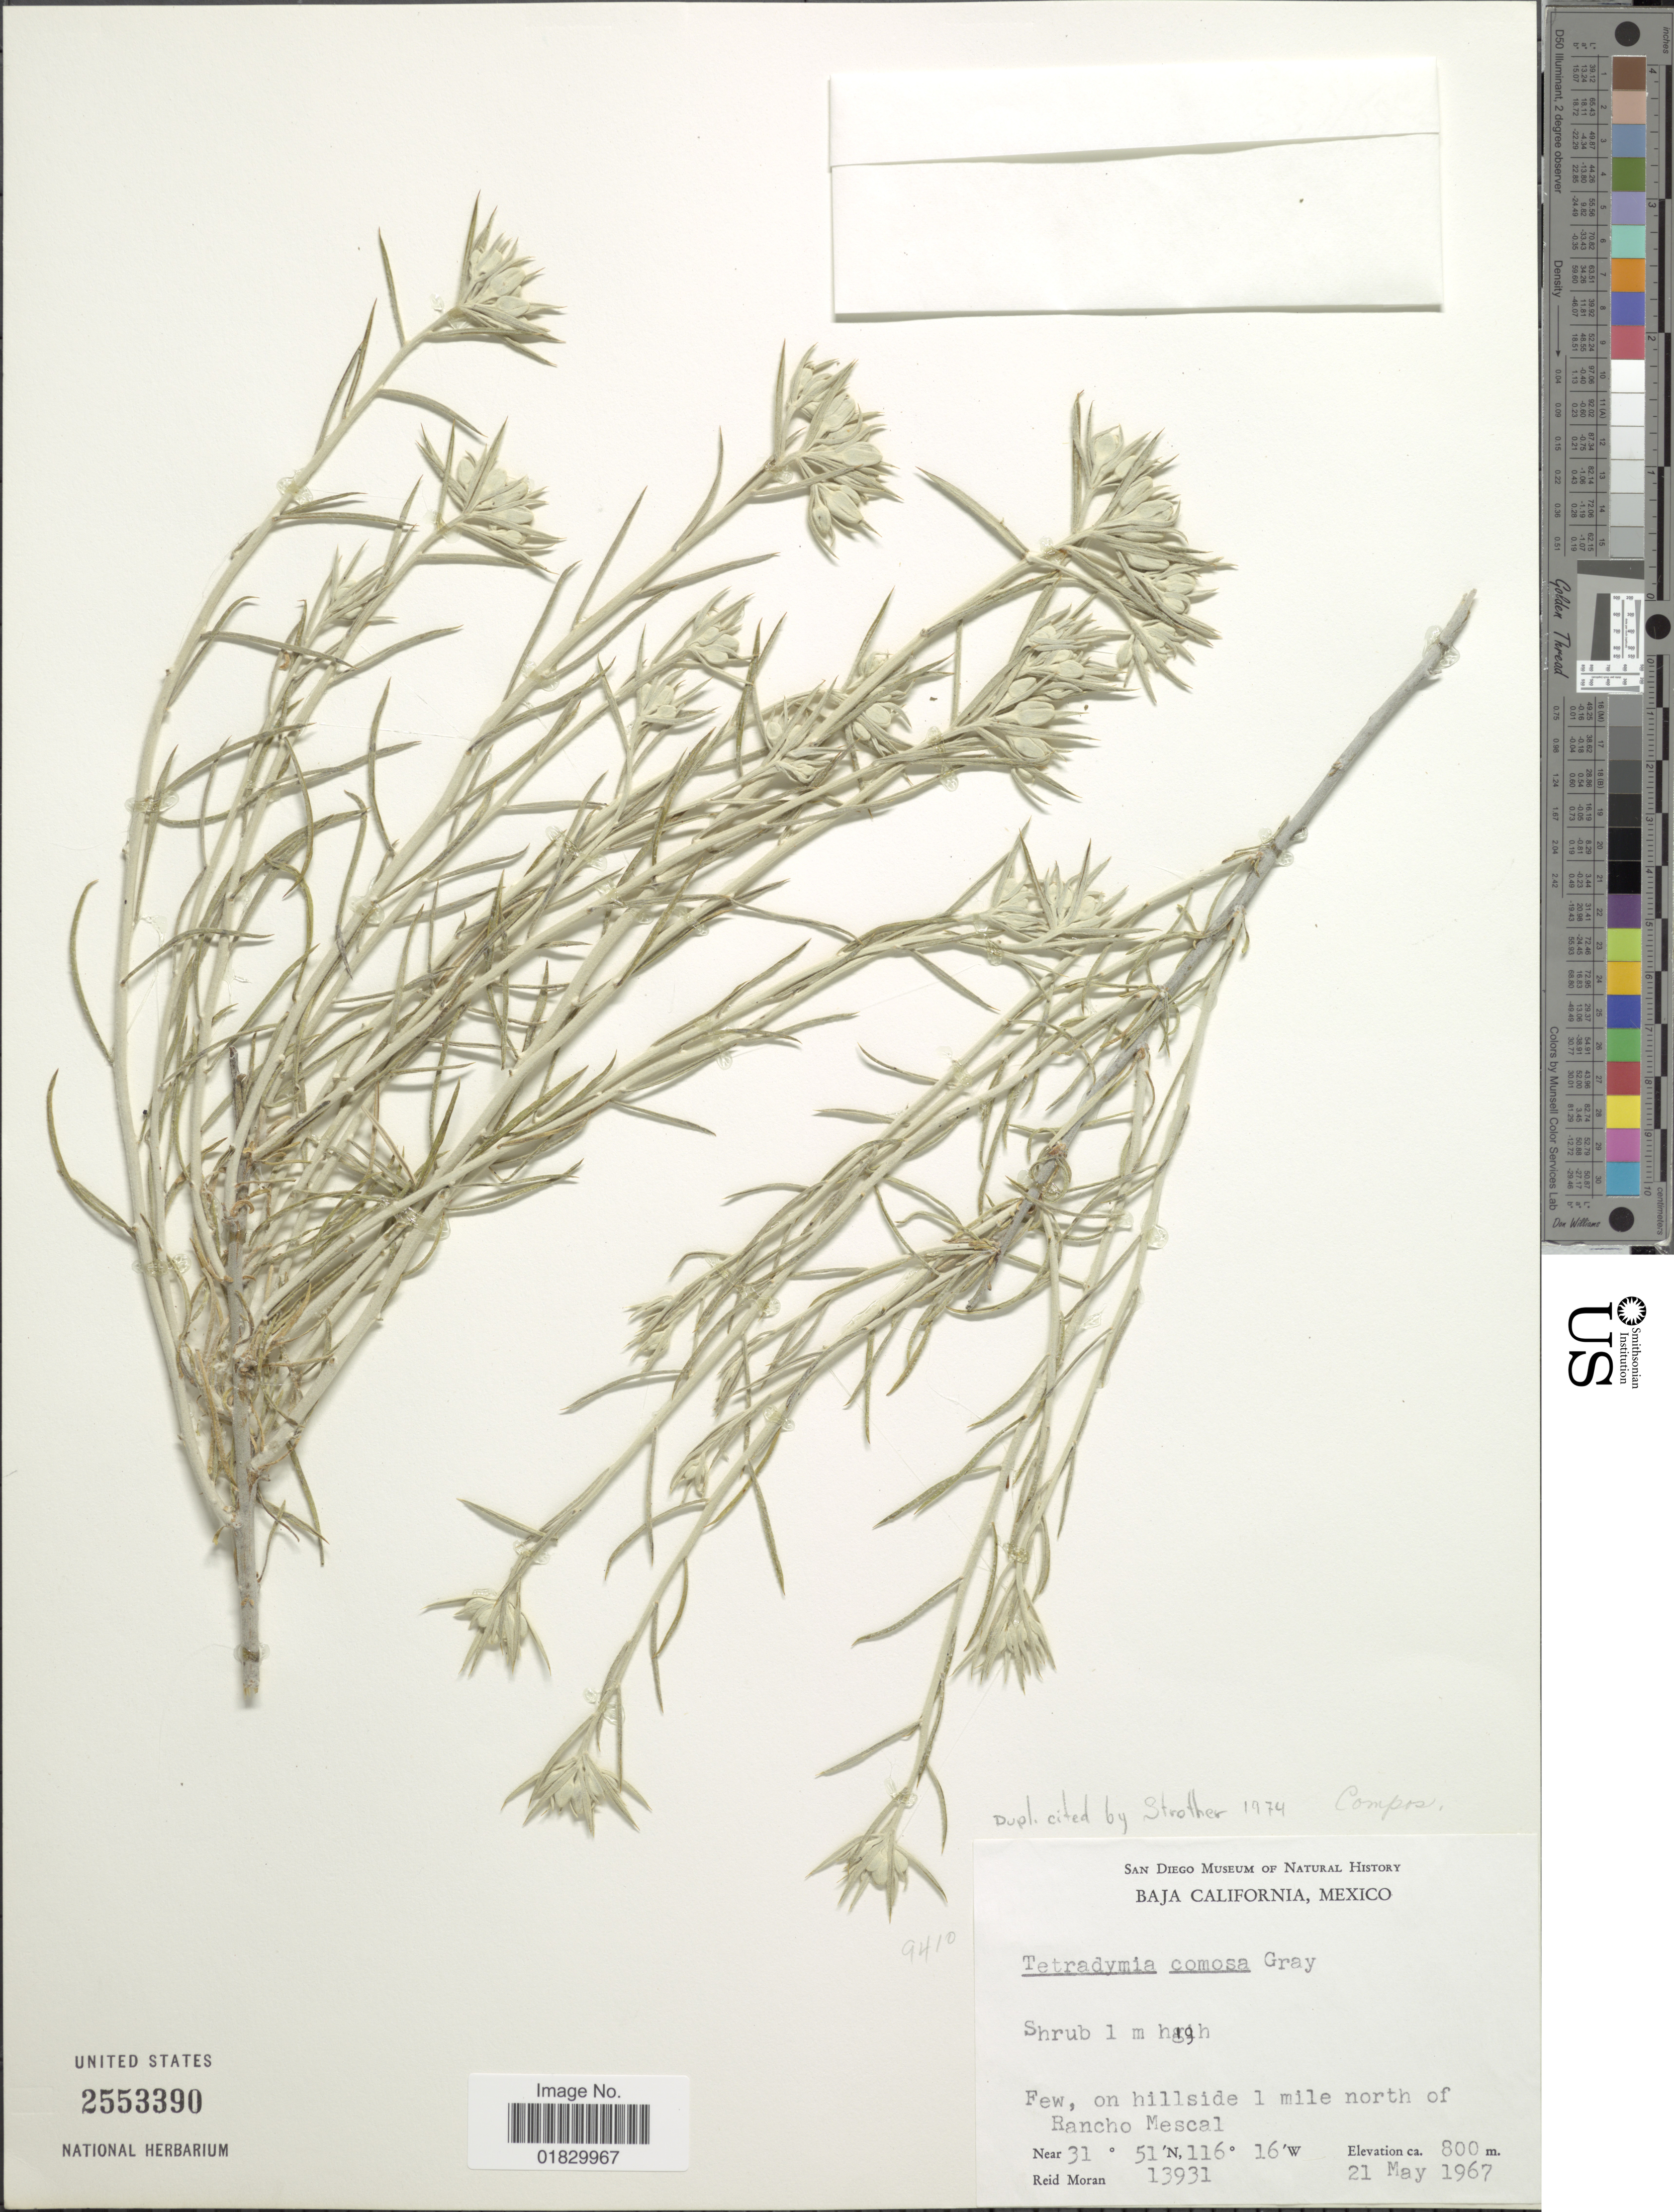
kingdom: Plantae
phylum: Tracheophyta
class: Magnoliopsida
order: Asterales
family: Asteraceae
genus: Tetradymia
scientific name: Tetradymia comosa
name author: A. Gray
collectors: R. V. Moran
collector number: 13931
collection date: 1967-05-21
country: Mexico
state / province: Baja California Norte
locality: Baja California, Mexico, On hillside 1 mile north of Rancho Mescal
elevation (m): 800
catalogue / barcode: US 2553390